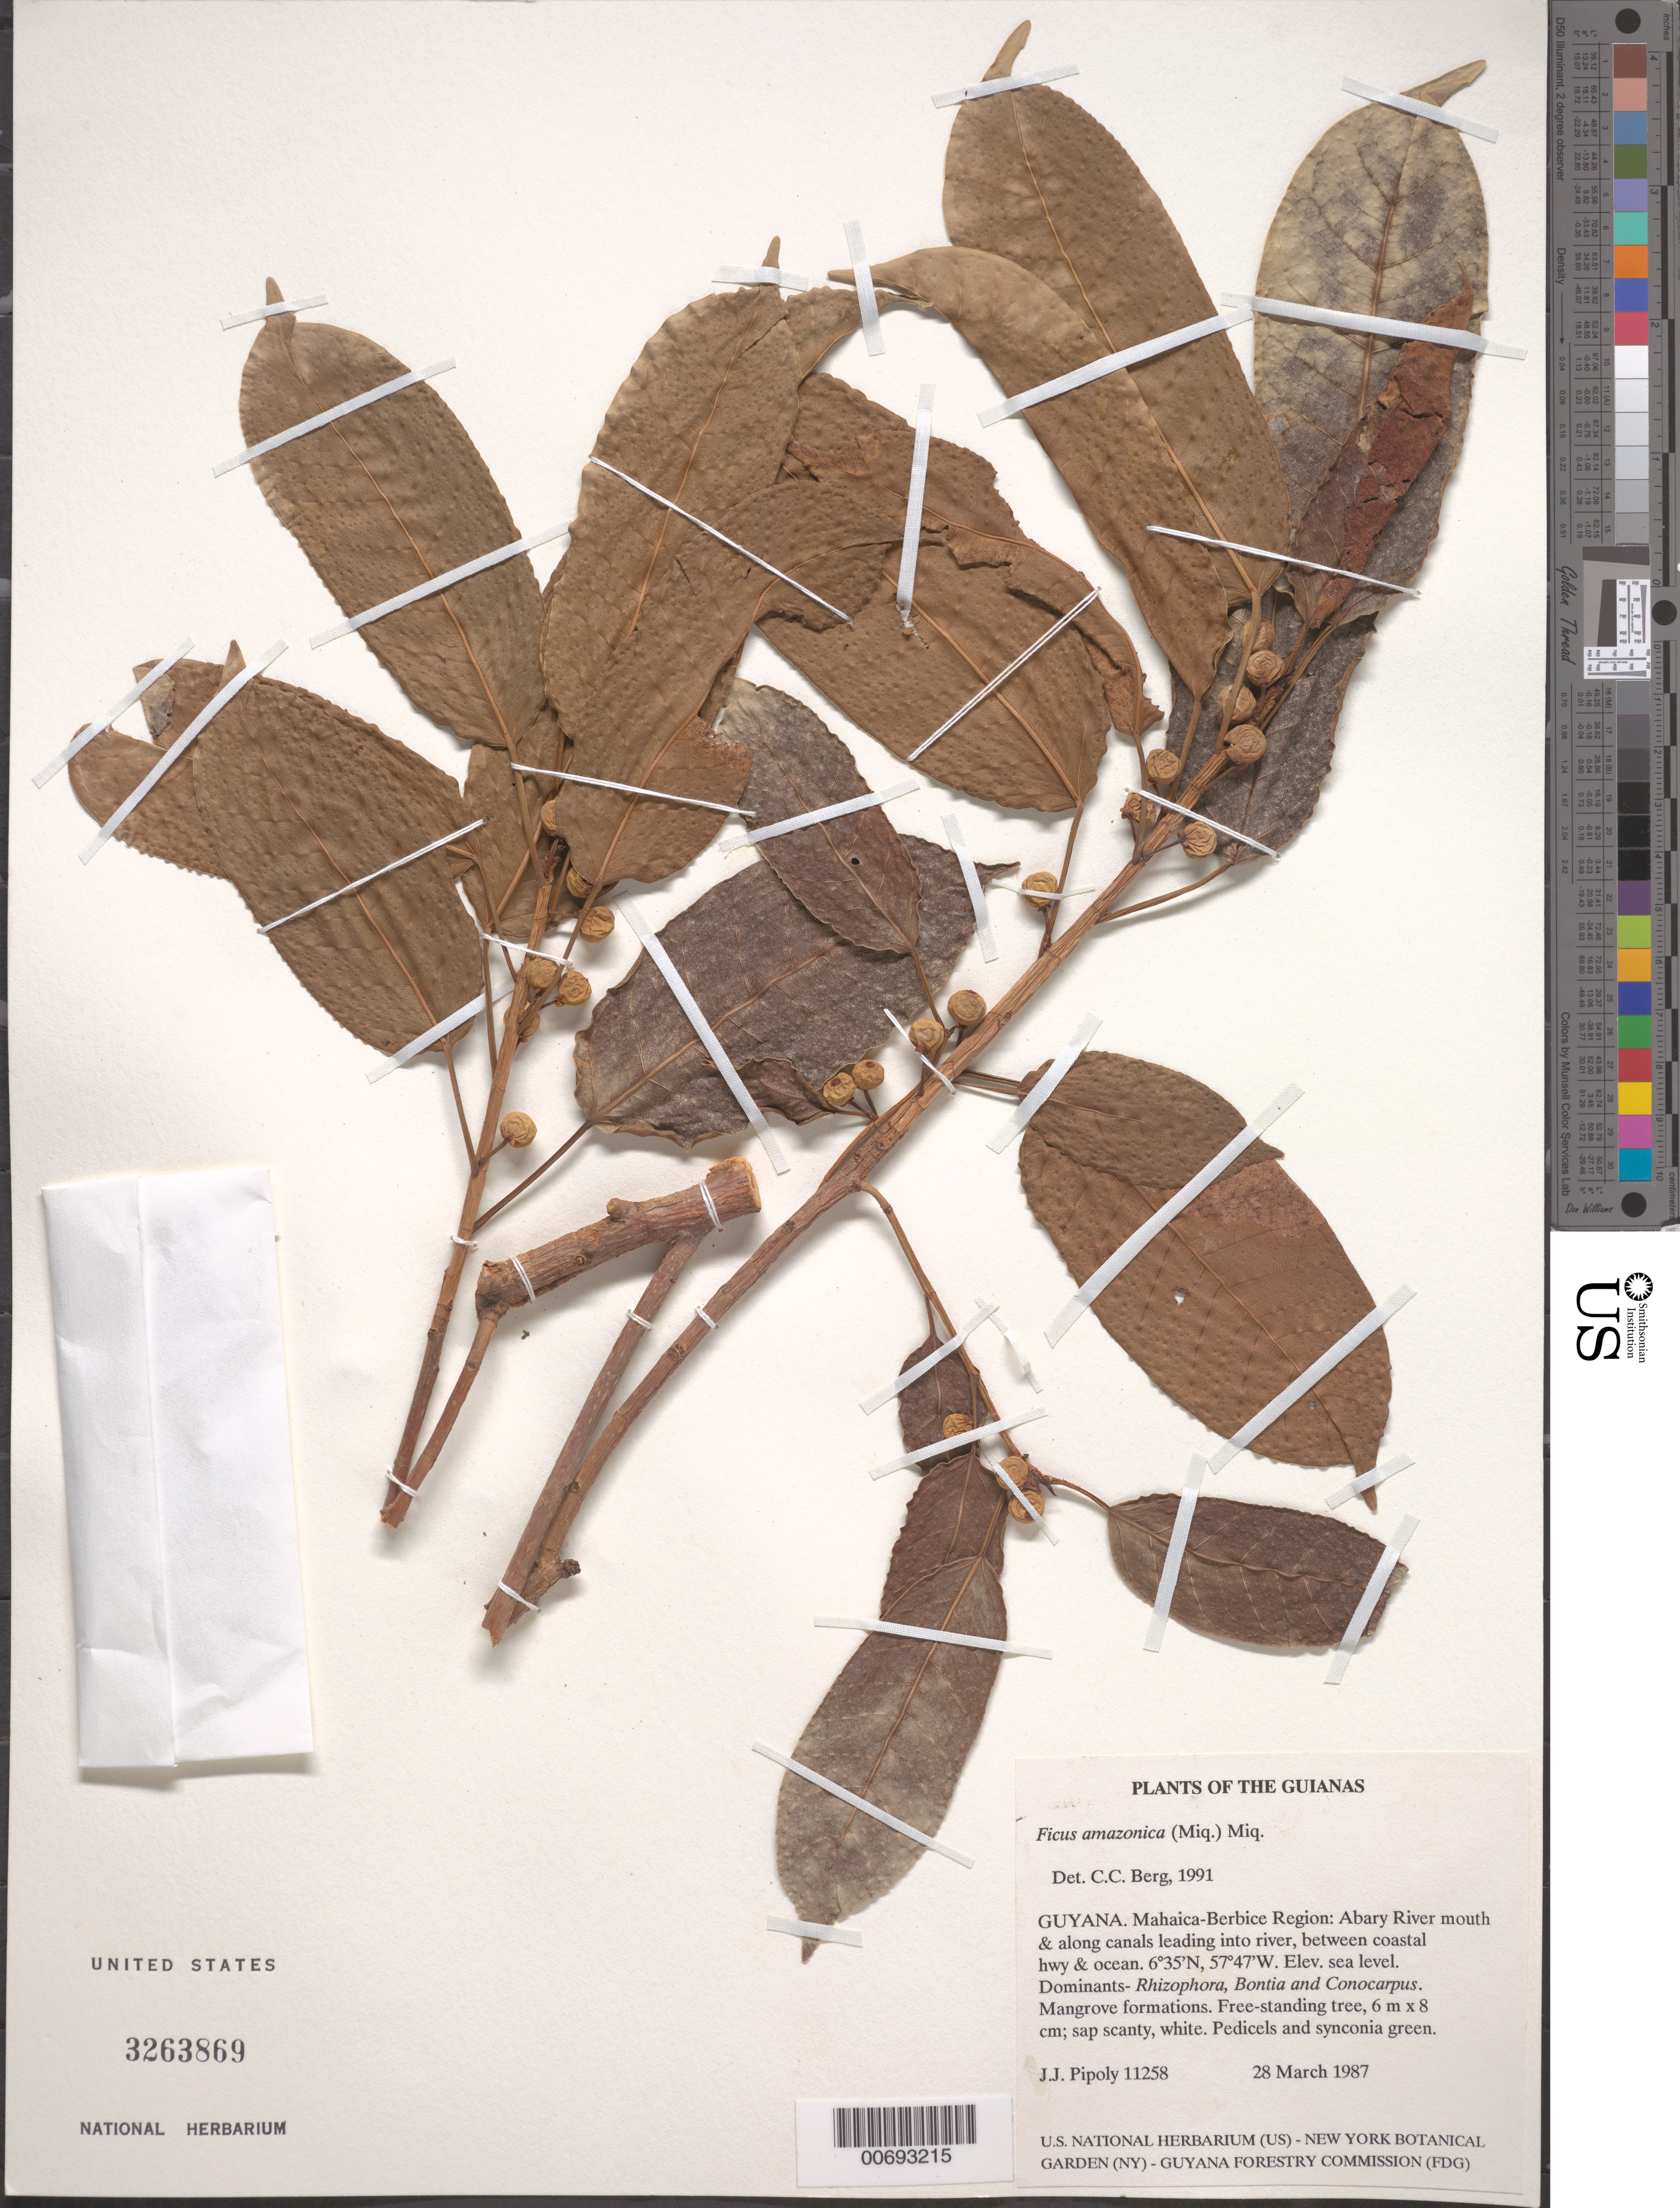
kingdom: Plantae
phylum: Tracheophyta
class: Magnoliopsida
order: Rosales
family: Moraceae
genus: Ficus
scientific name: Ficus amazonica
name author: (Miq.) Miq.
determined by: Berg, C. C.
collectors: J. J. Pipoly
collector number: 11258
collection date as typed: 28 March 1987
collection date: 1987-03-28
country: Guyana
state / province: Mahaica-Berbice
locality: Abary River mouth & along canals leading into river, between coastal hwy & ocean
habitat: Mangrove formations. Dominants: Rhizophora, Avicennia, and Conocarpus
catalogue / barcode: US 3263869